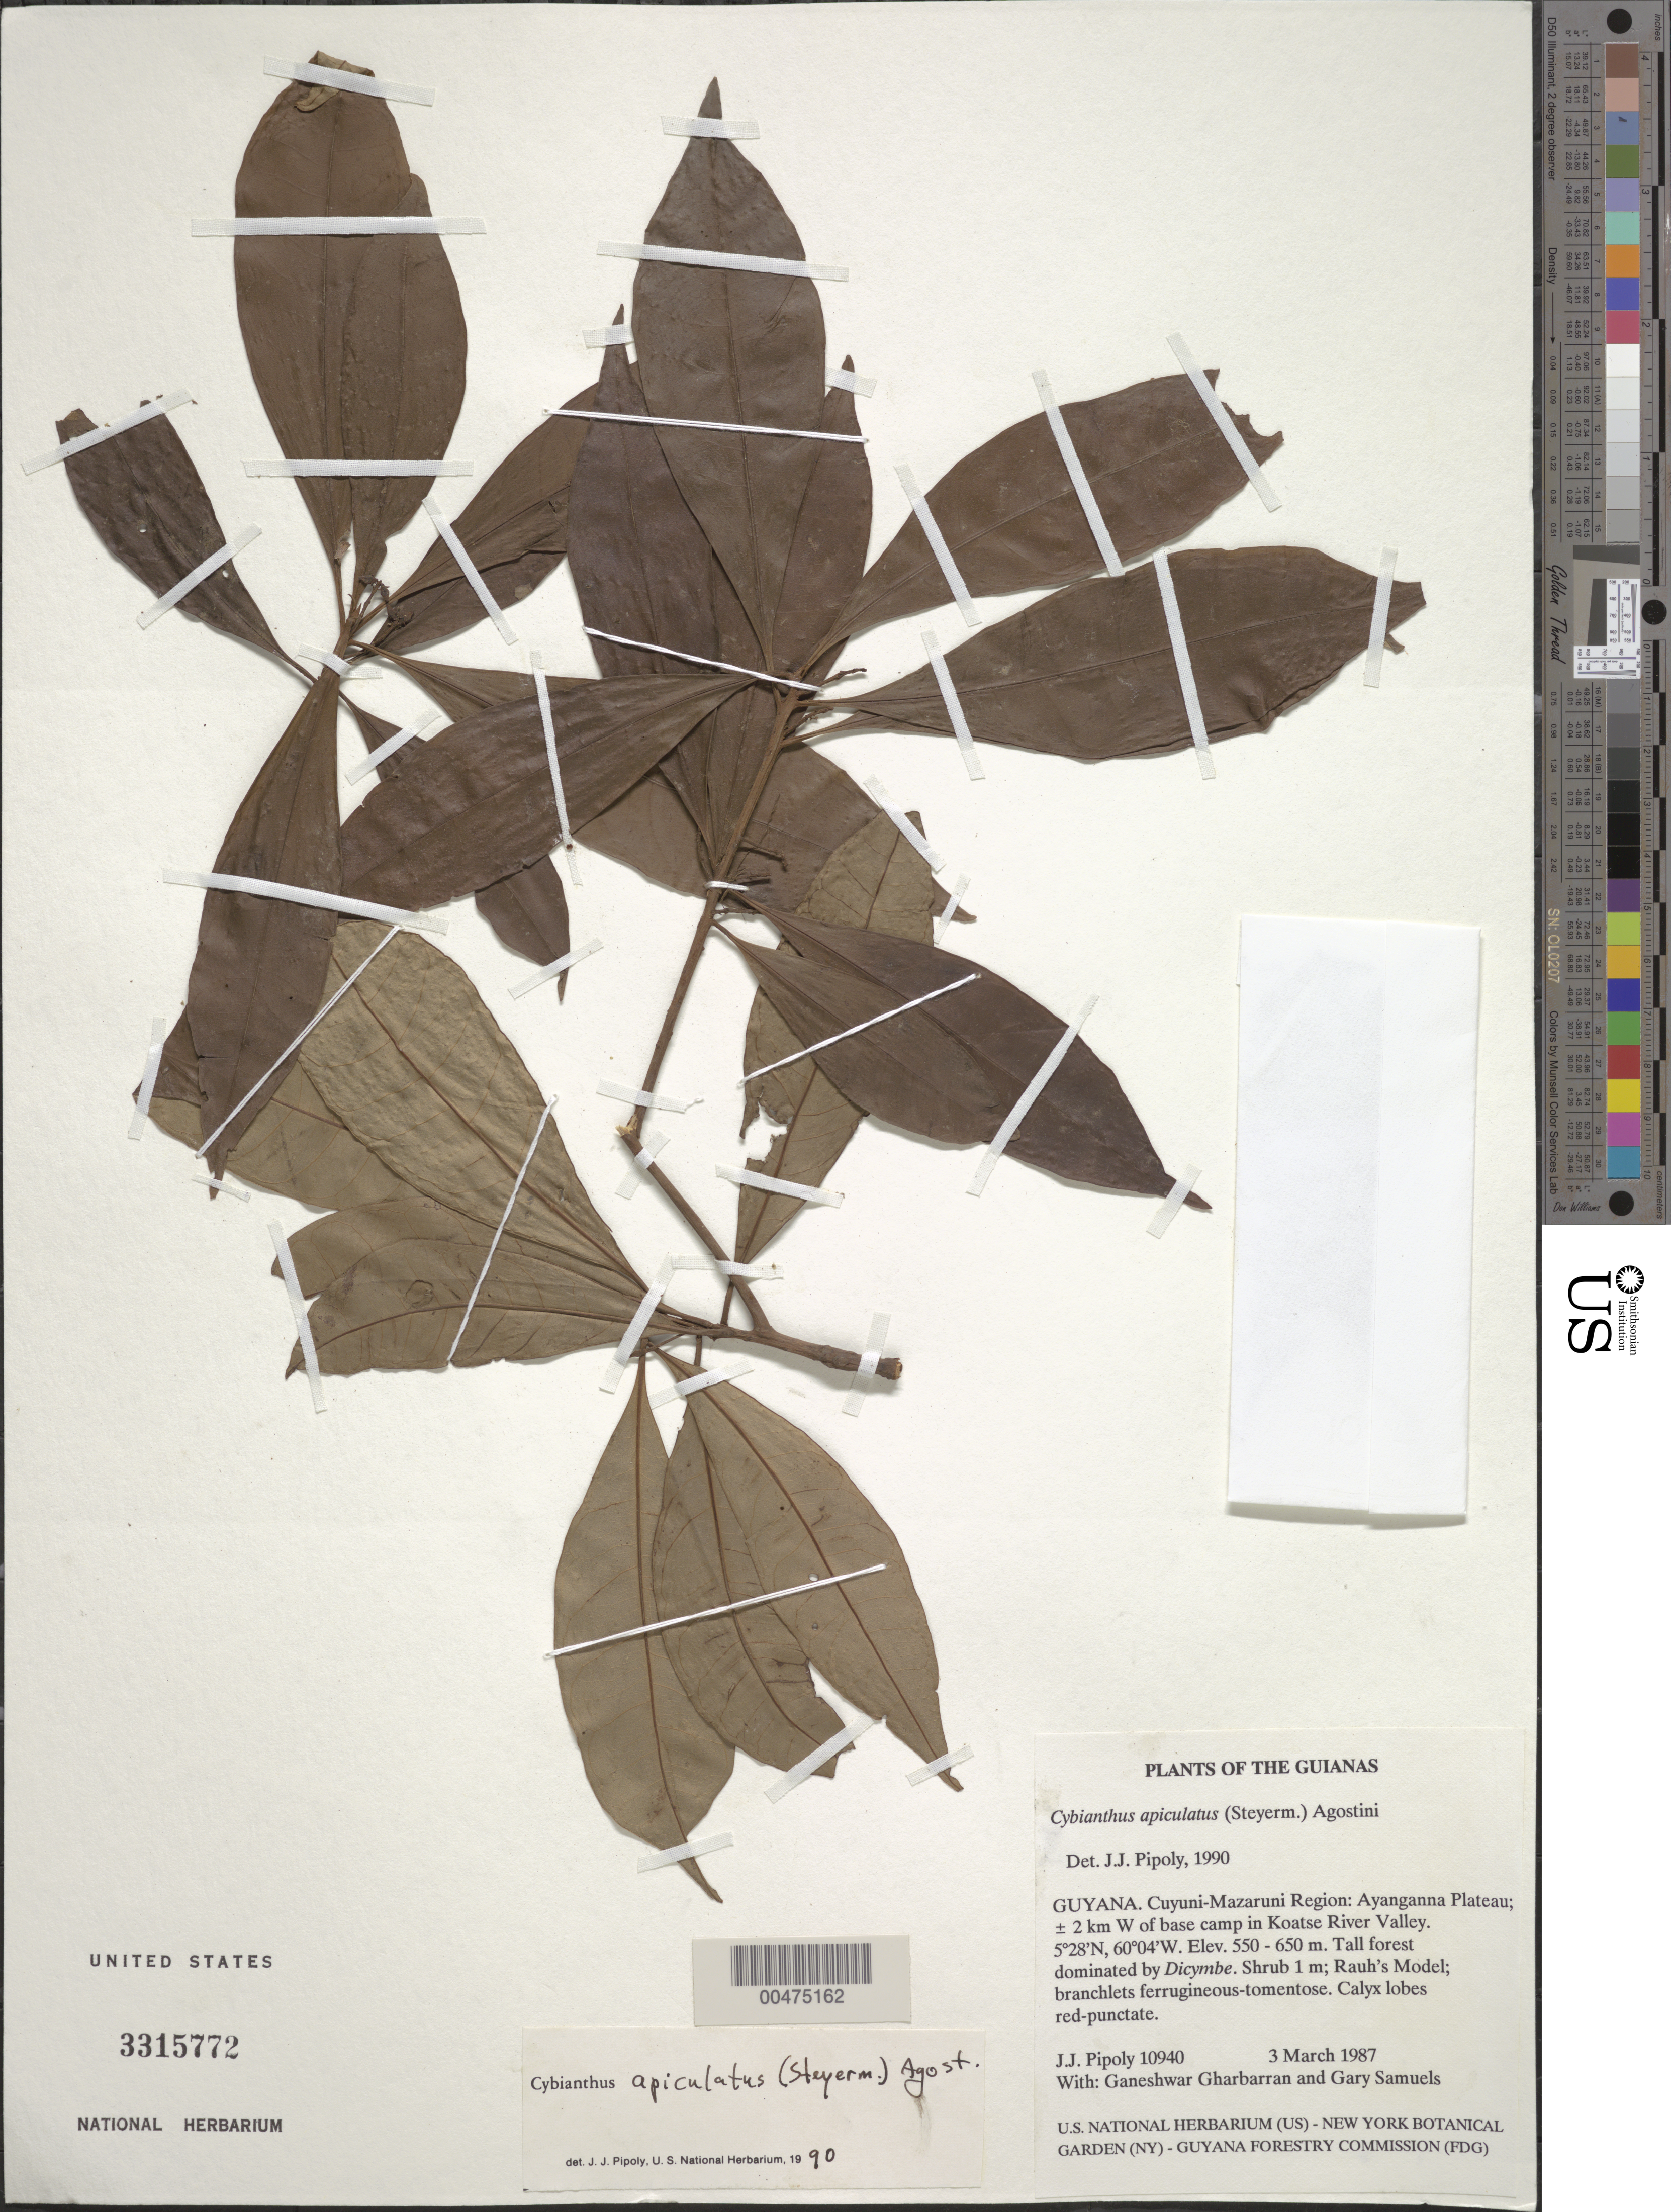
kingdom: Plantae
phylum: Tracheophyta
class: Magnoliopsida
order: Ericales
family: Primulaceae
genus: Cybianthus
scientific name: Cybianthus apiculatus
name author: (Steyerm.) G. Agostini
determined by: Pipoly, J. J., III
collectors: J. J. Pipoly, G. Gharbarran & G. Samuels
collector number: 10940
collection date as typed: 3 March 1987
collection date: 1987-03-03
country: Guyana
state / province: Cuyuni-Mazaruni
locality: Ayanganna Plateau; ± 2 km W of base camp in Koatse River Valley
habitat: Tall forest dominated by Dicymbe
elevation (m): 550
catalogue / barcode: US 3315772